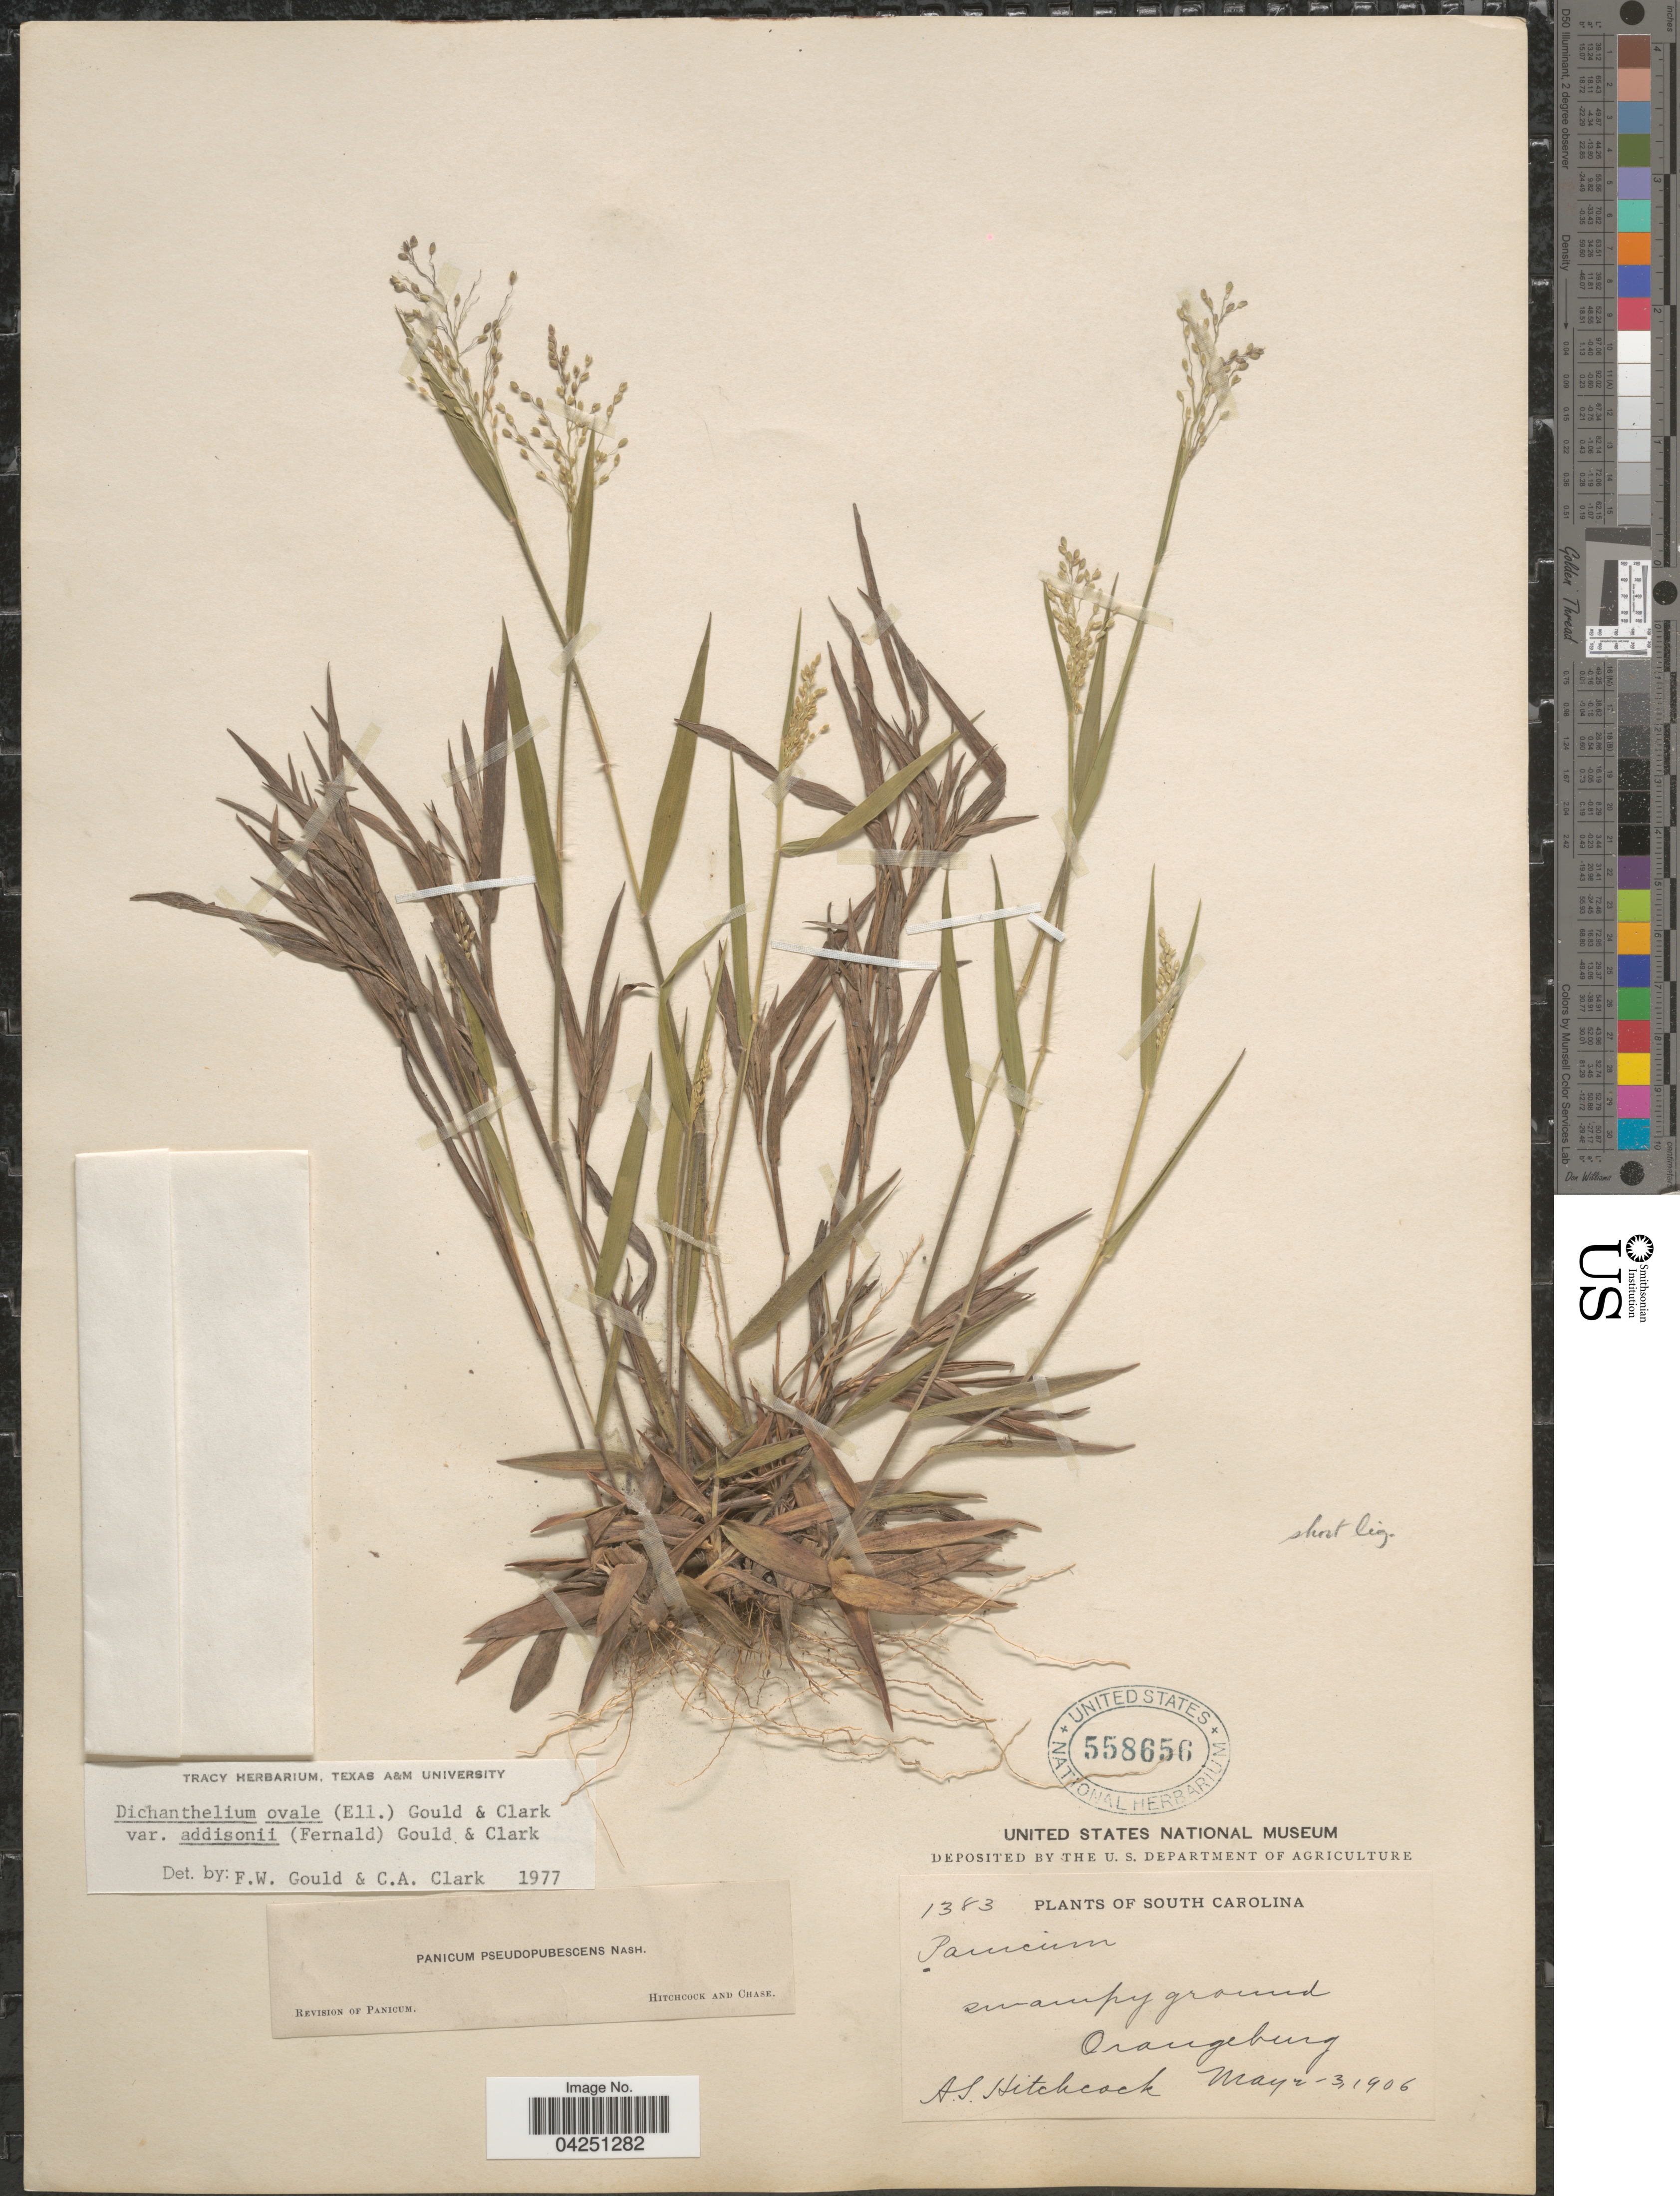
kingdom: Plantae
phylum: Tracheophyta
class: Liliopsida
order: Poales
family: Poaceae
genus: Dichanthelium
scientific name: Dichanthelium acuminatum var. acuminatum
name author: (Sw.) Gould & C.A. Clark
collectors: A. S. Hitchcock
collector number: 1383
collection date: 1906-05-02/1906-05-03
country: United States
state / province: South Carolina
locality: Swampy ground. Orangeburg.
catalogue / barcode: US 558656